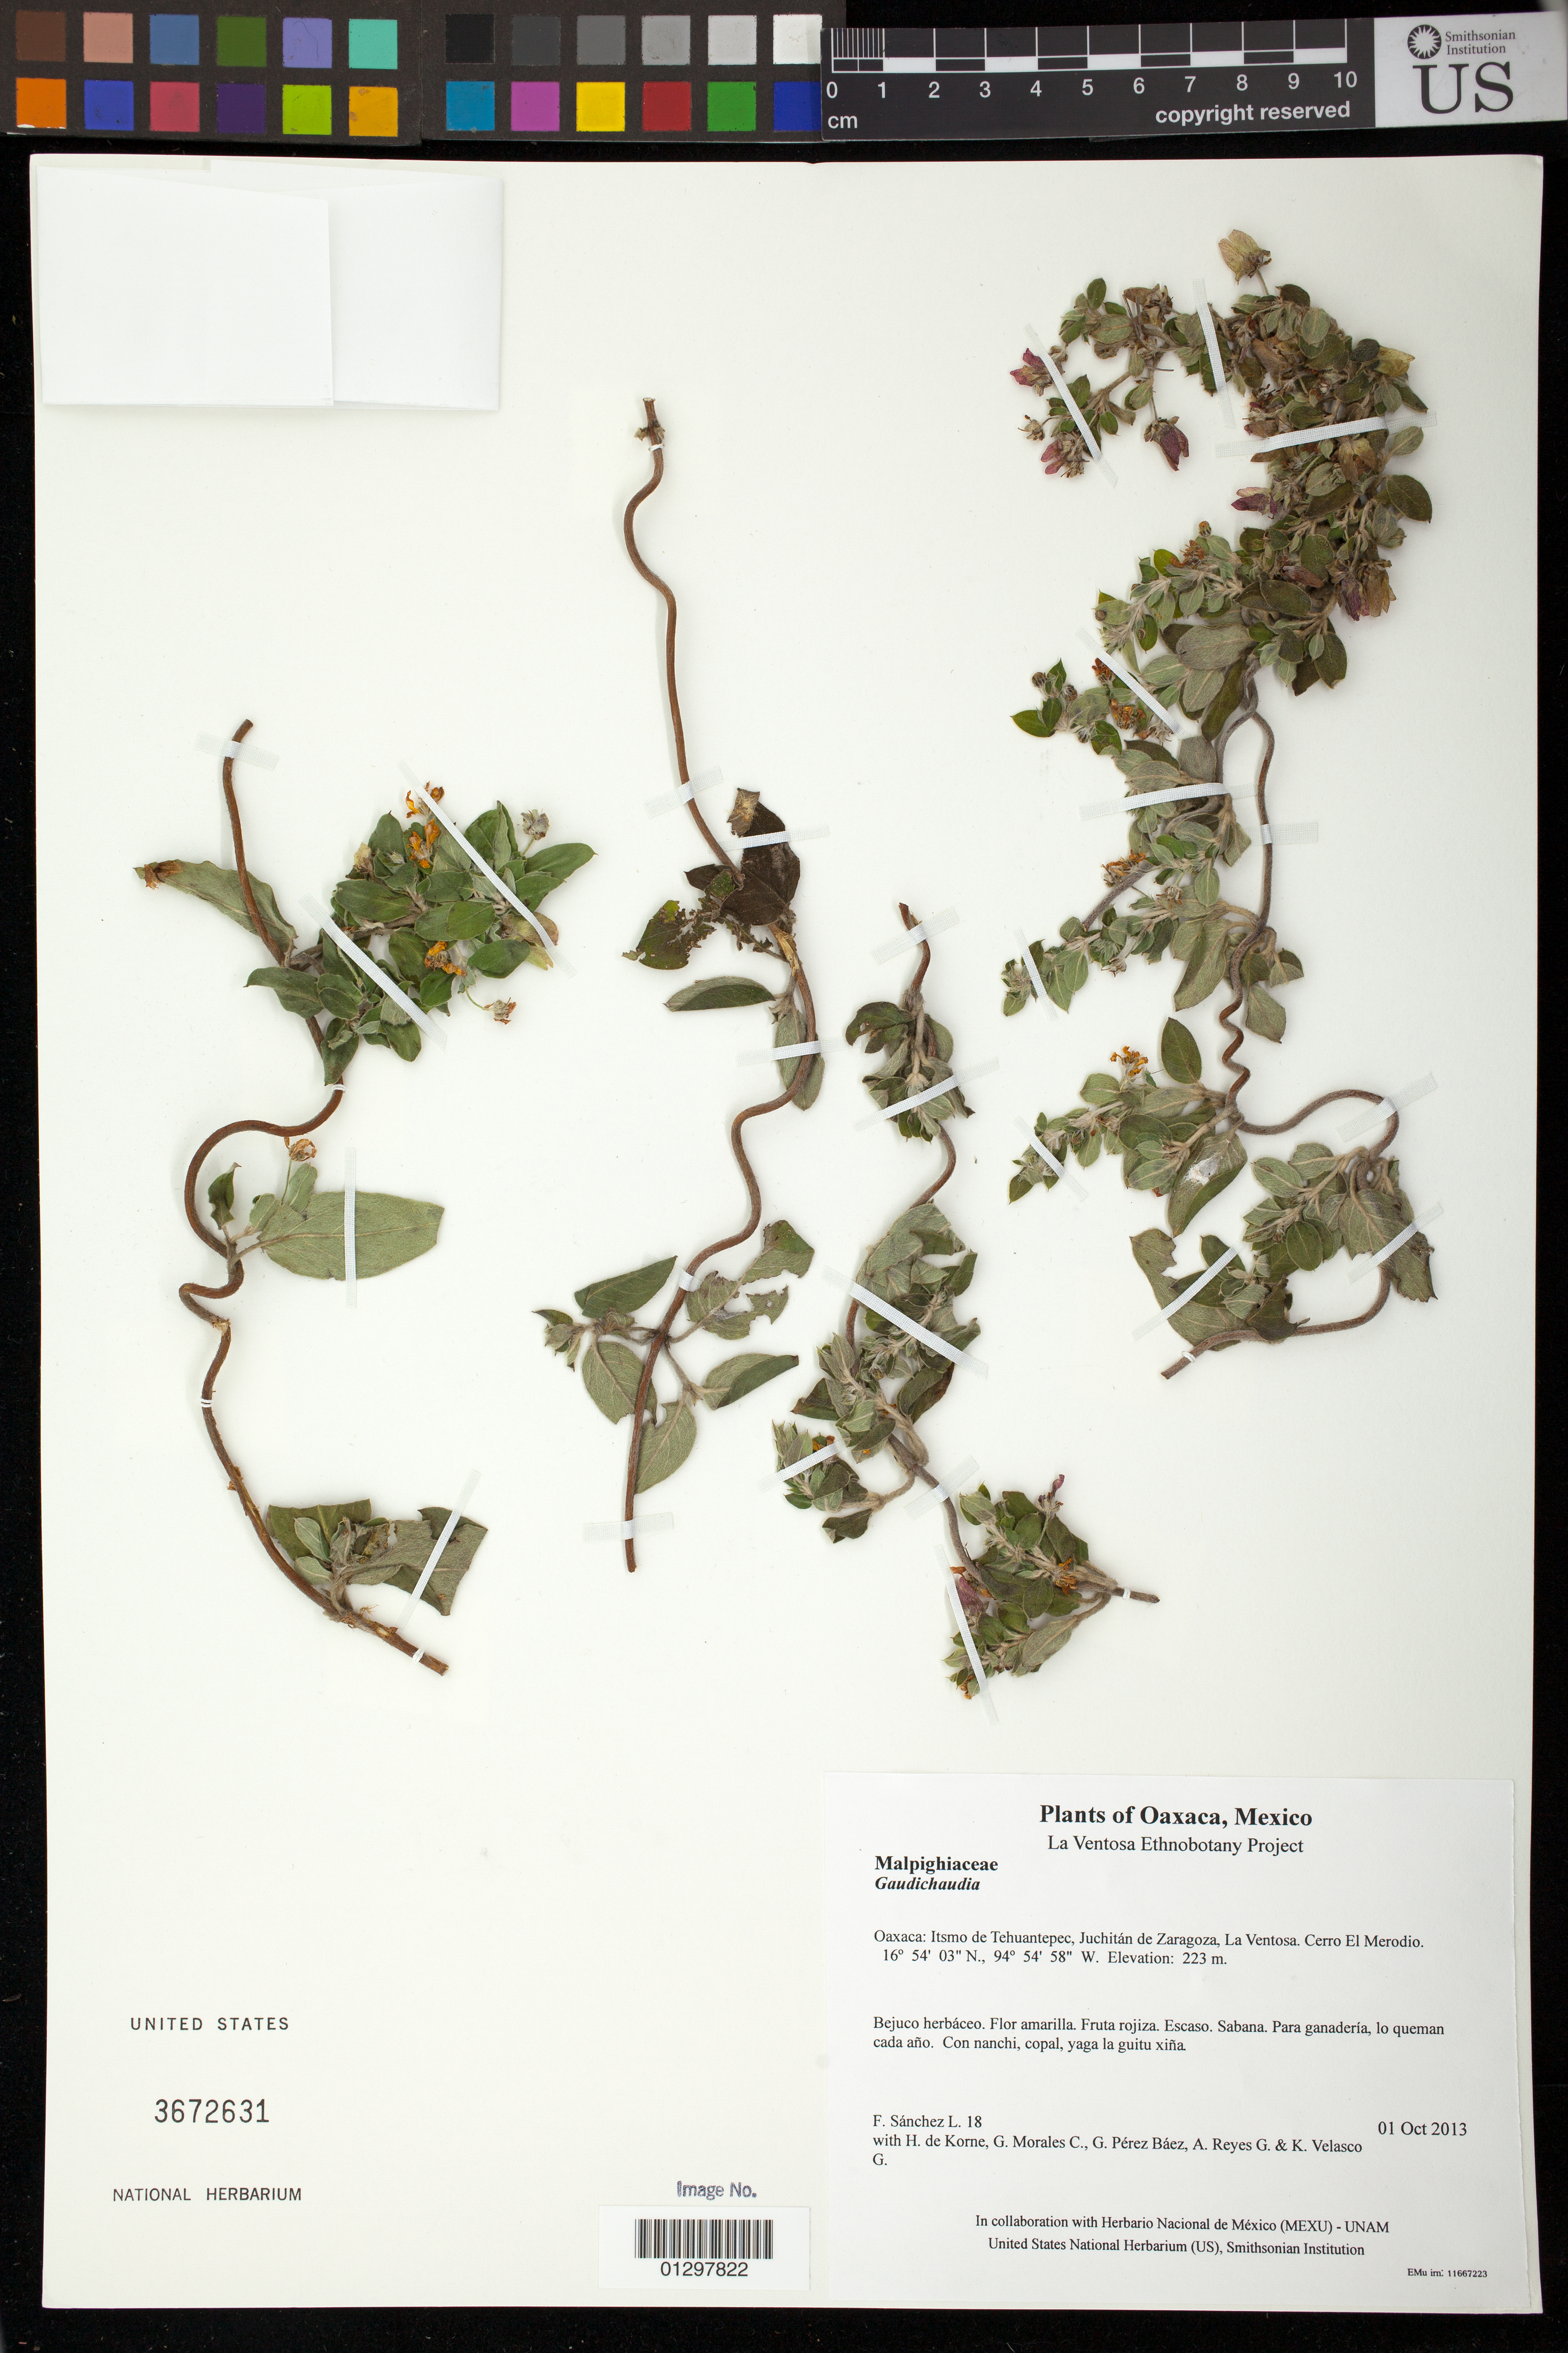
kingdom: Plantae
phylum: Tracheophyta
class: Magnoliopsida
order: Malpighiales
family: Malpighiaceae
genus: Gaudichaudia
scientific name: Gaudichaudia albida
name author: Schltdl. & Cham.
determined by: Velasco G., Kenia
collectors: F. Sánchez L., H. de Korne, G. Morales C., G. Pérez Báez, A. Reyes G. & K. Velasco G.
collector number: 18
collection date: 2013-10-01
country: Mexico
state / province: Oaxaca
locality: Itsmo de Tehuantepec, Juchitán de Zaragoza, La Ventosa. Cerro El Merodio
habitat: Sabana. Para ganadería, lo queman cada año.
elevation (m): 223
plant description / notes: JEBOT, MEXU, SERO, US; Luba'. Guie' naguchi. Cuaananaxhi naxiña' ga. Huaxie'.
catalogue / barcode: US 3672631